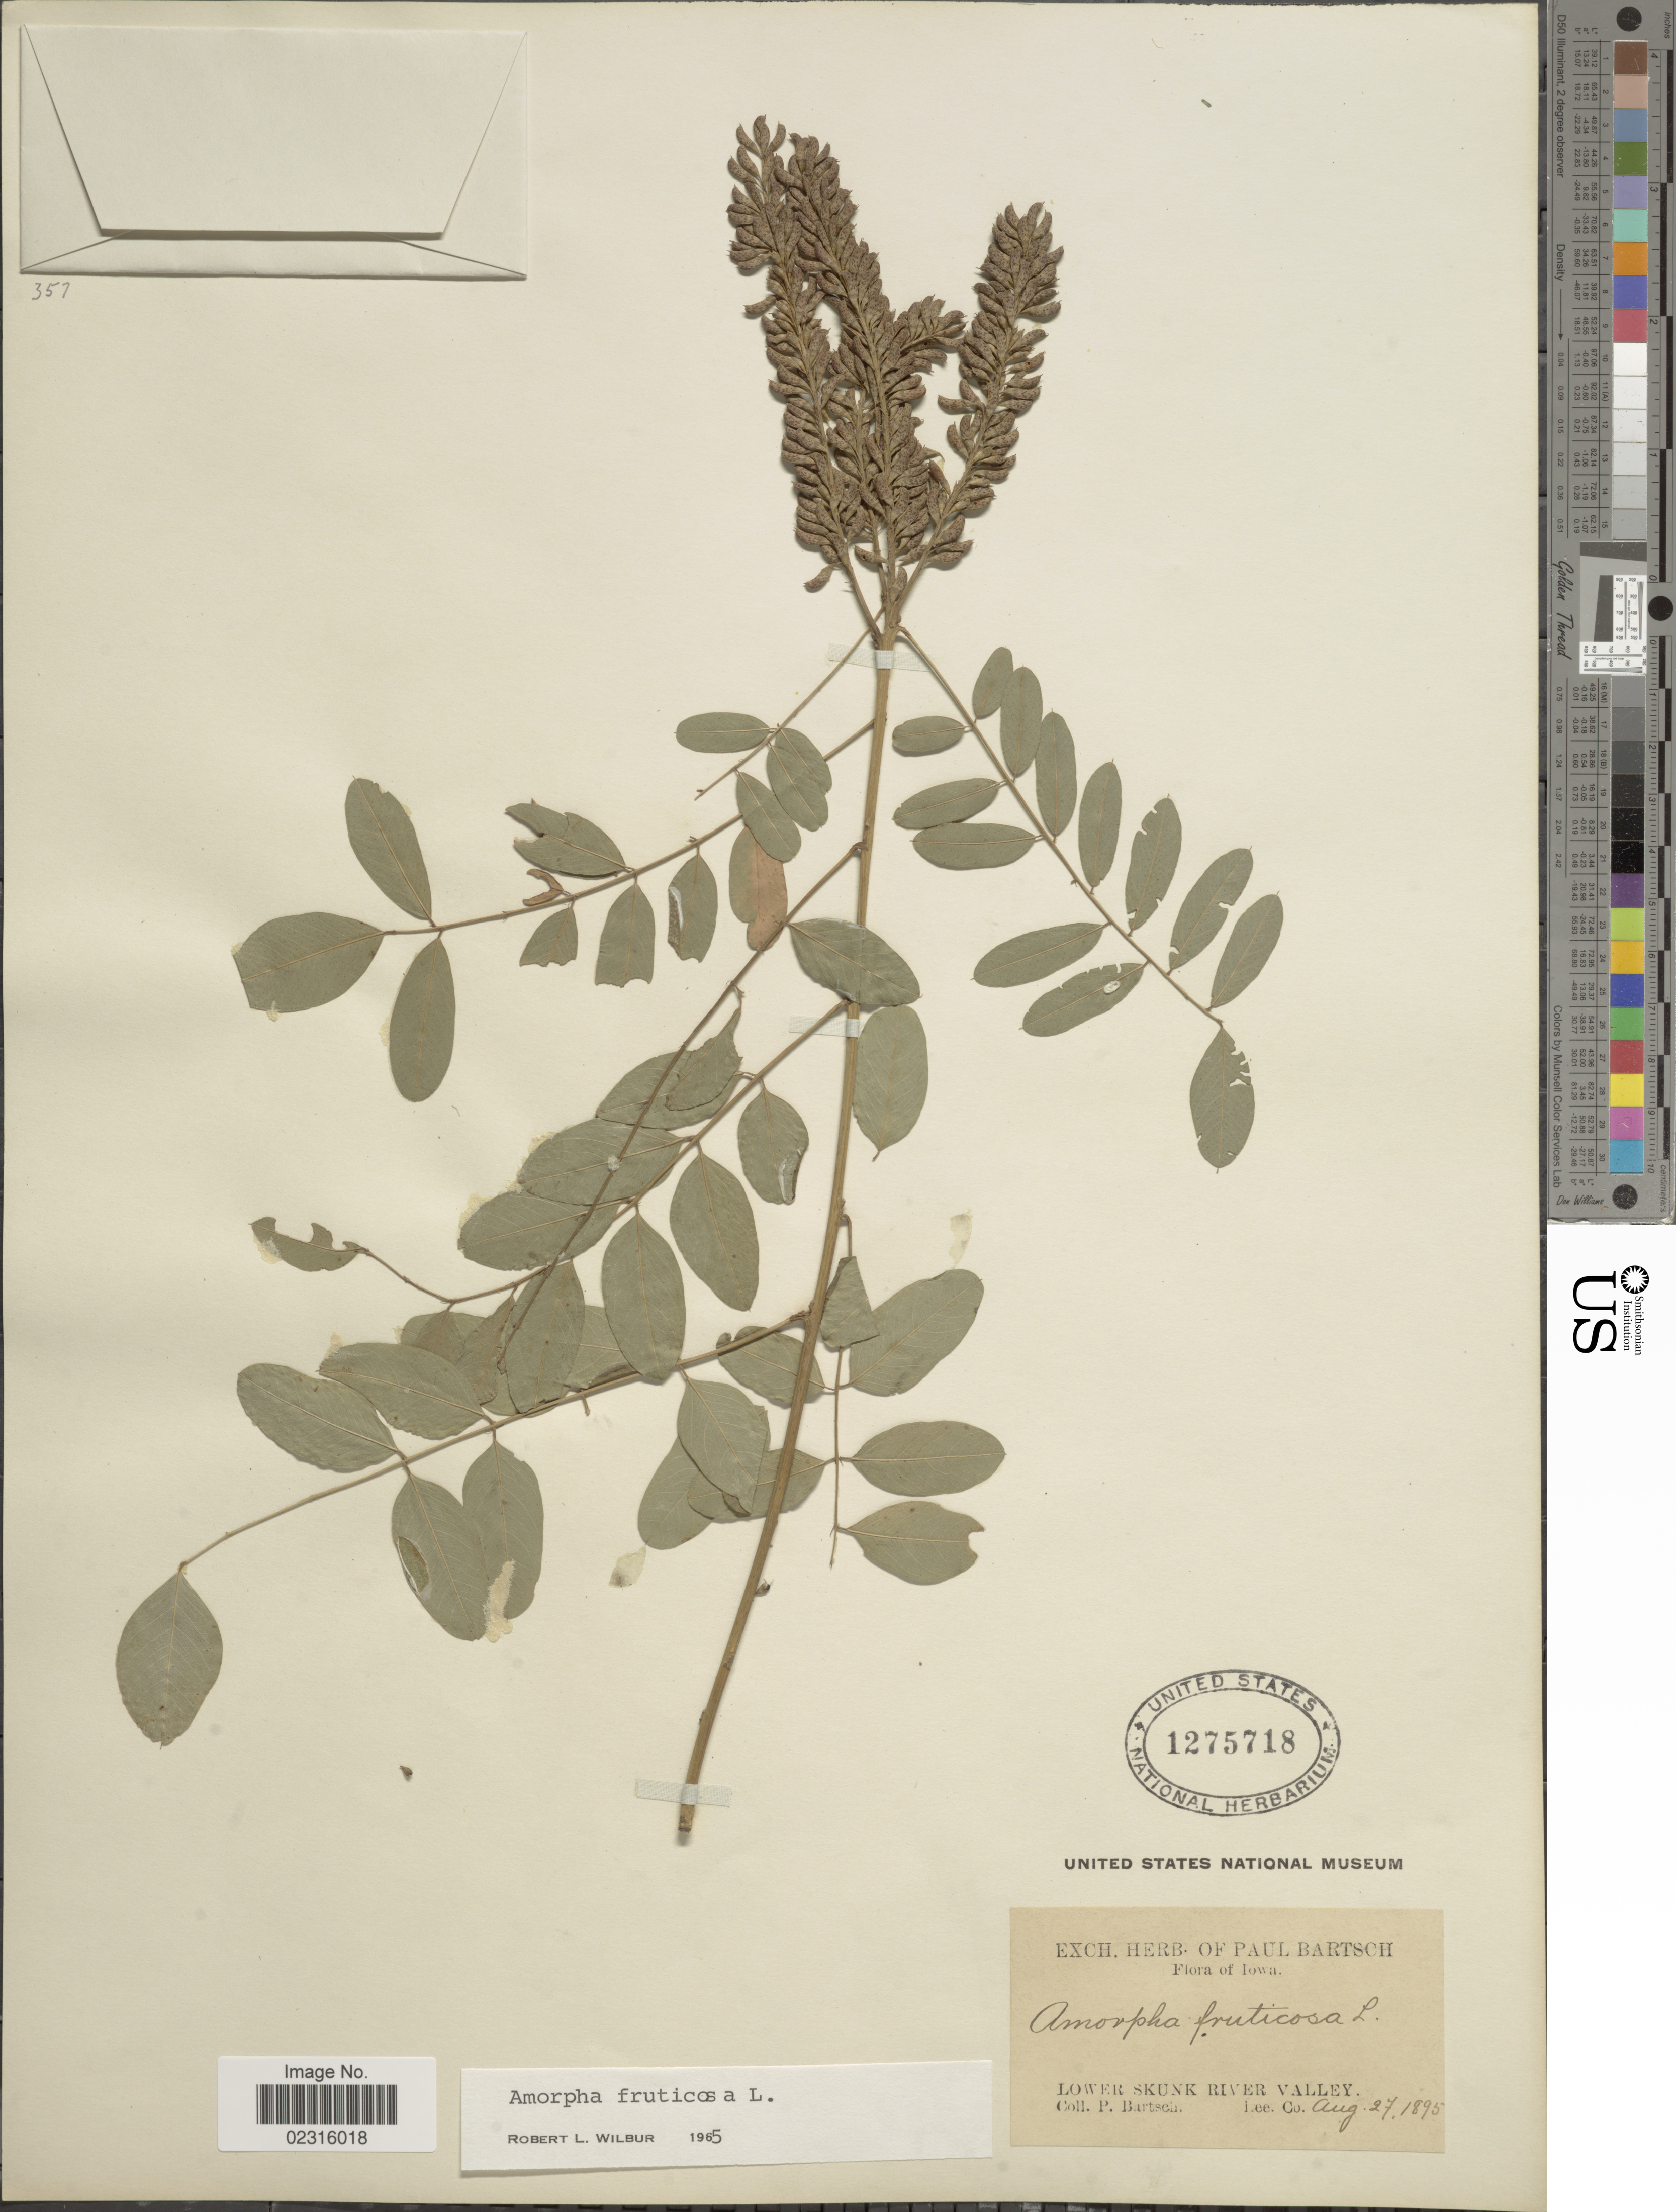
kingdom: Plantae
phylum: Tracheophyta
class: Magnoliopsida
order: Fabales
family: Fabaceae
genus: Amorpha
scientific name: Amorpha fruticosa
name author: L.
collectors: P. Bartsch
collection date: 1895-08-27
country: United States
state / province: Iowa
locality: Lower Skunk River Valley.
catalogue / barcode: US 1275718